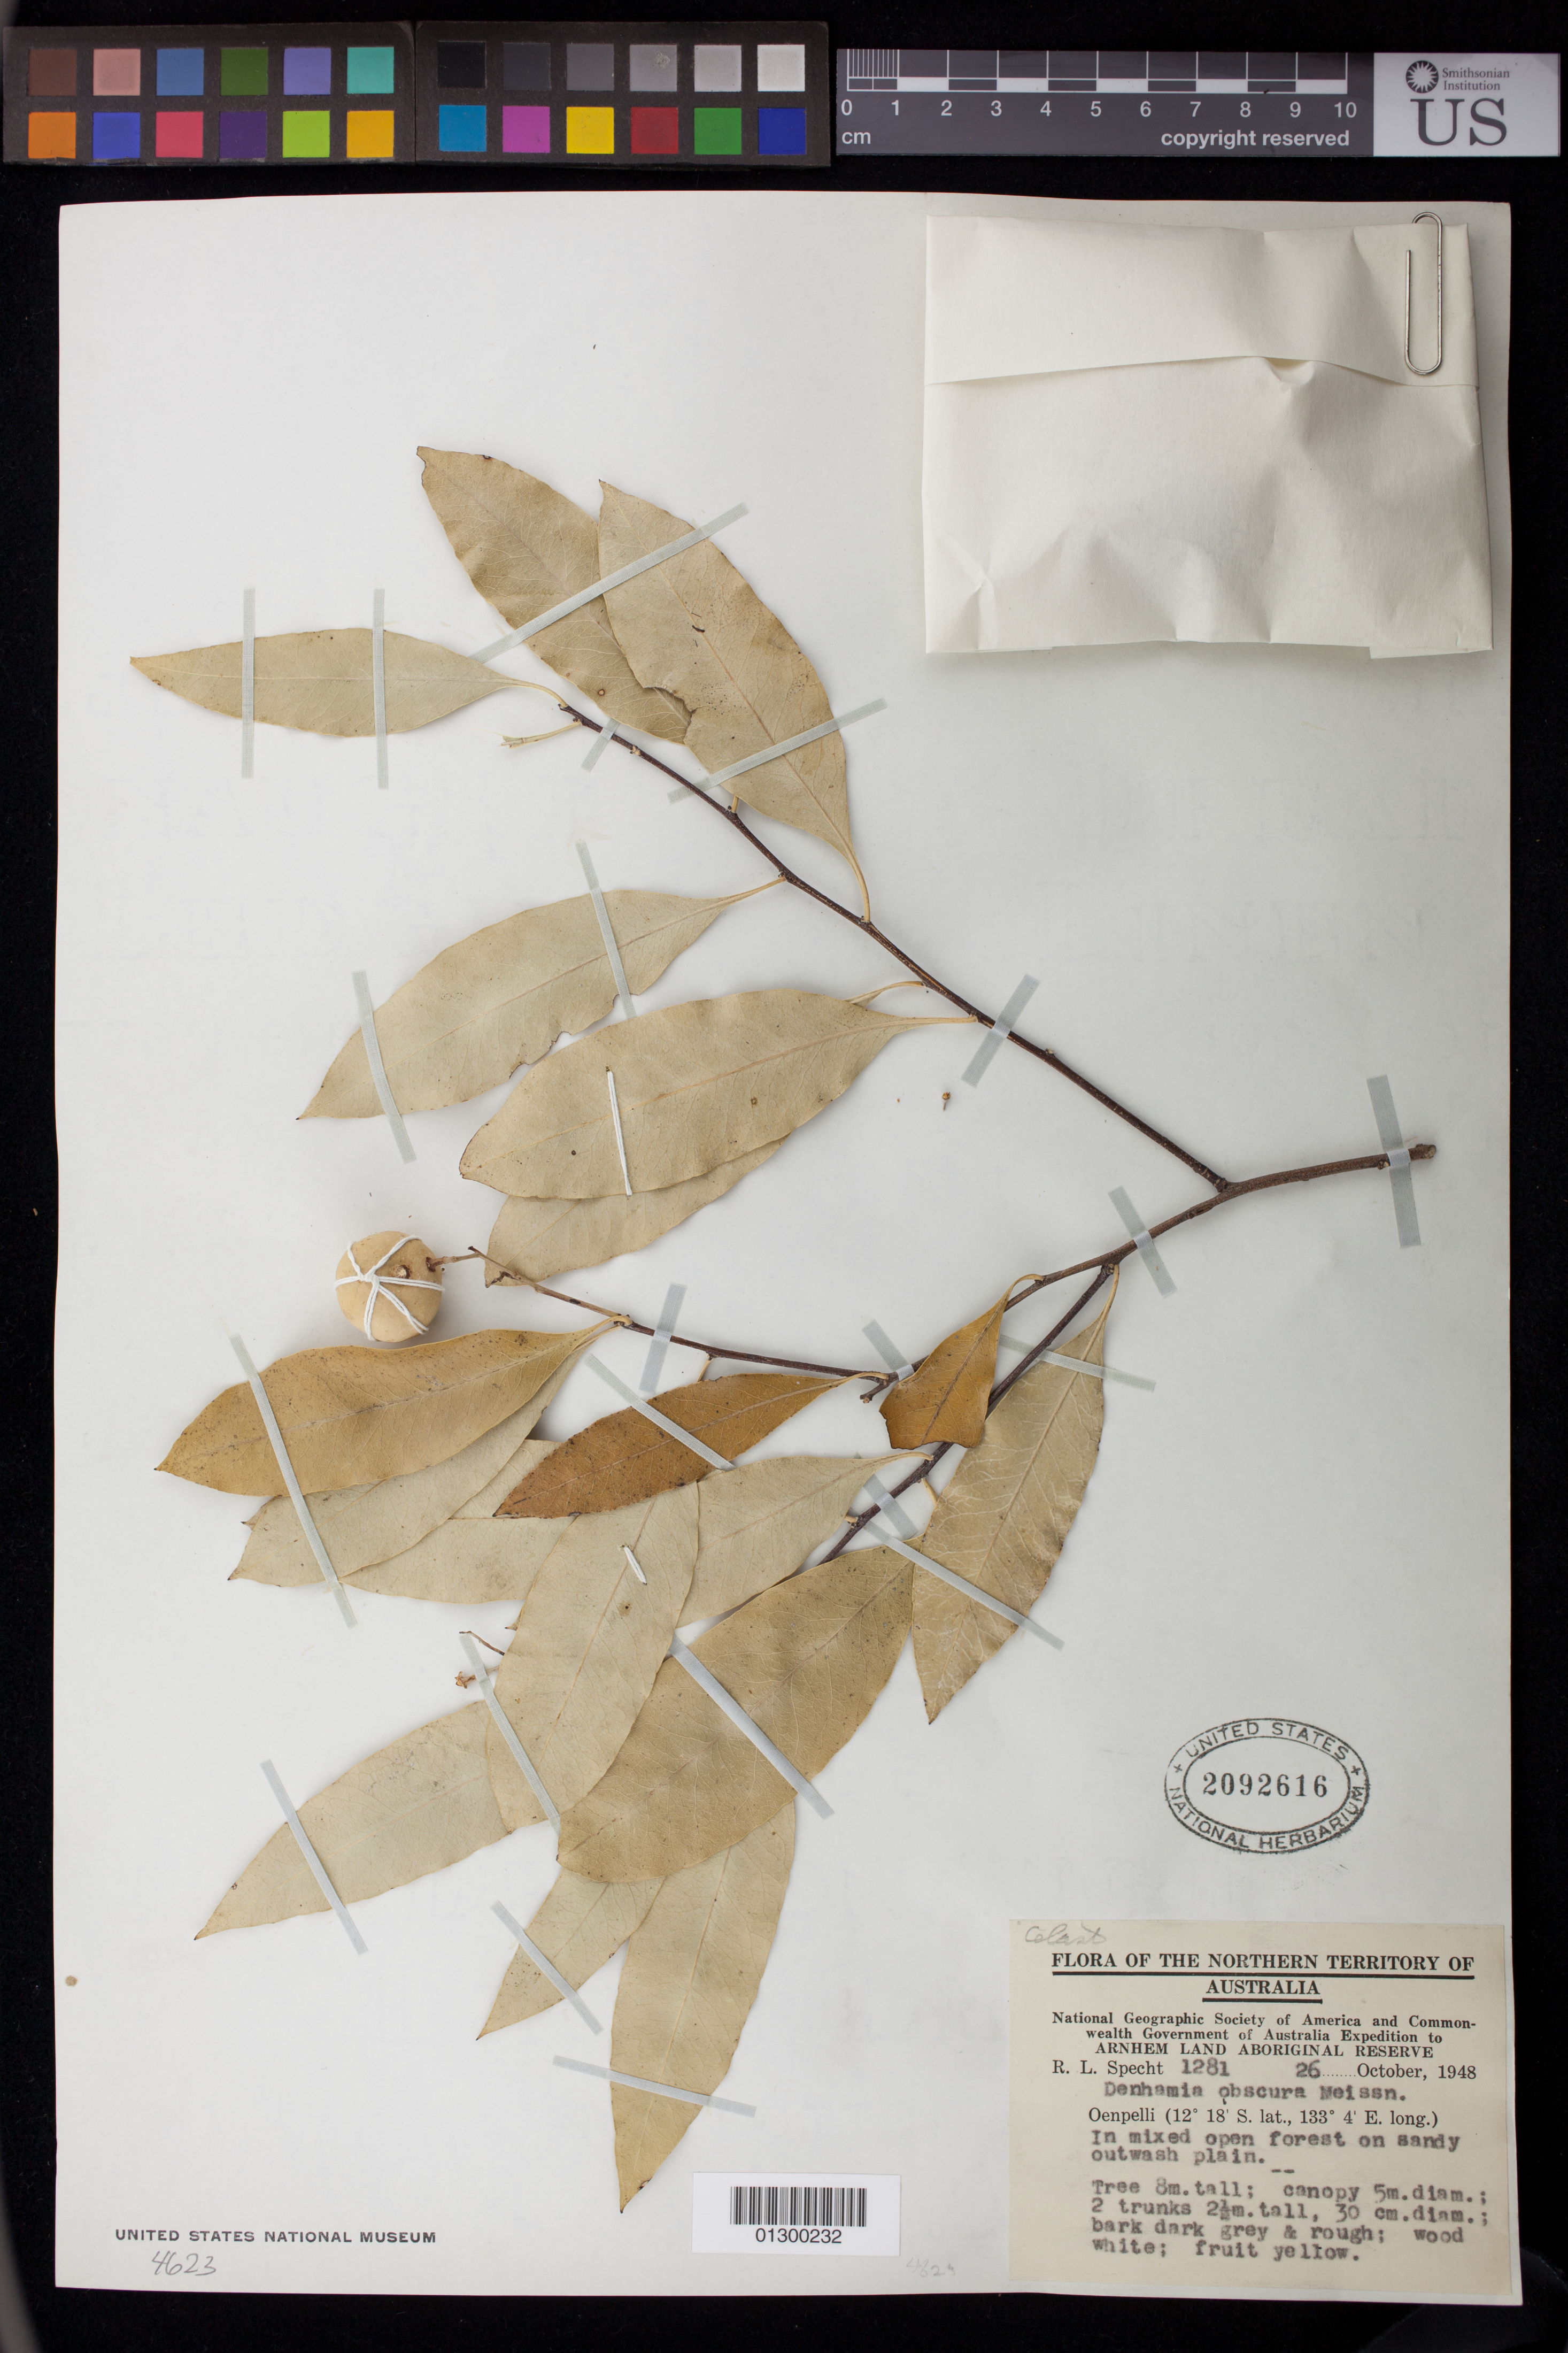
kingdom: Plantae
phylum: Tracheophyta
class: Magnoliopsida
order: Celastrales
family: Celastraceae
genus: Denhamia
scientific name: Denhamia obscura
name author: (A. Rich.) Meisn. ex Walp.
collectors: R. L. Specht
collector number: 1281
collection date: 1948-10-26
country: Australia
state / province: Northern Territory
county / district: West Arnhem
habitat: In mixed open forest on sandy outwash plain.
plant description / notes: Tree 8 m. tall; canopy 5 m. diam.; 2 trunks 2.5. m. tall, 30 cm. diam.; bark grey and rough; wood white; fruit yellow.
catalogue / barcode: US 2092616